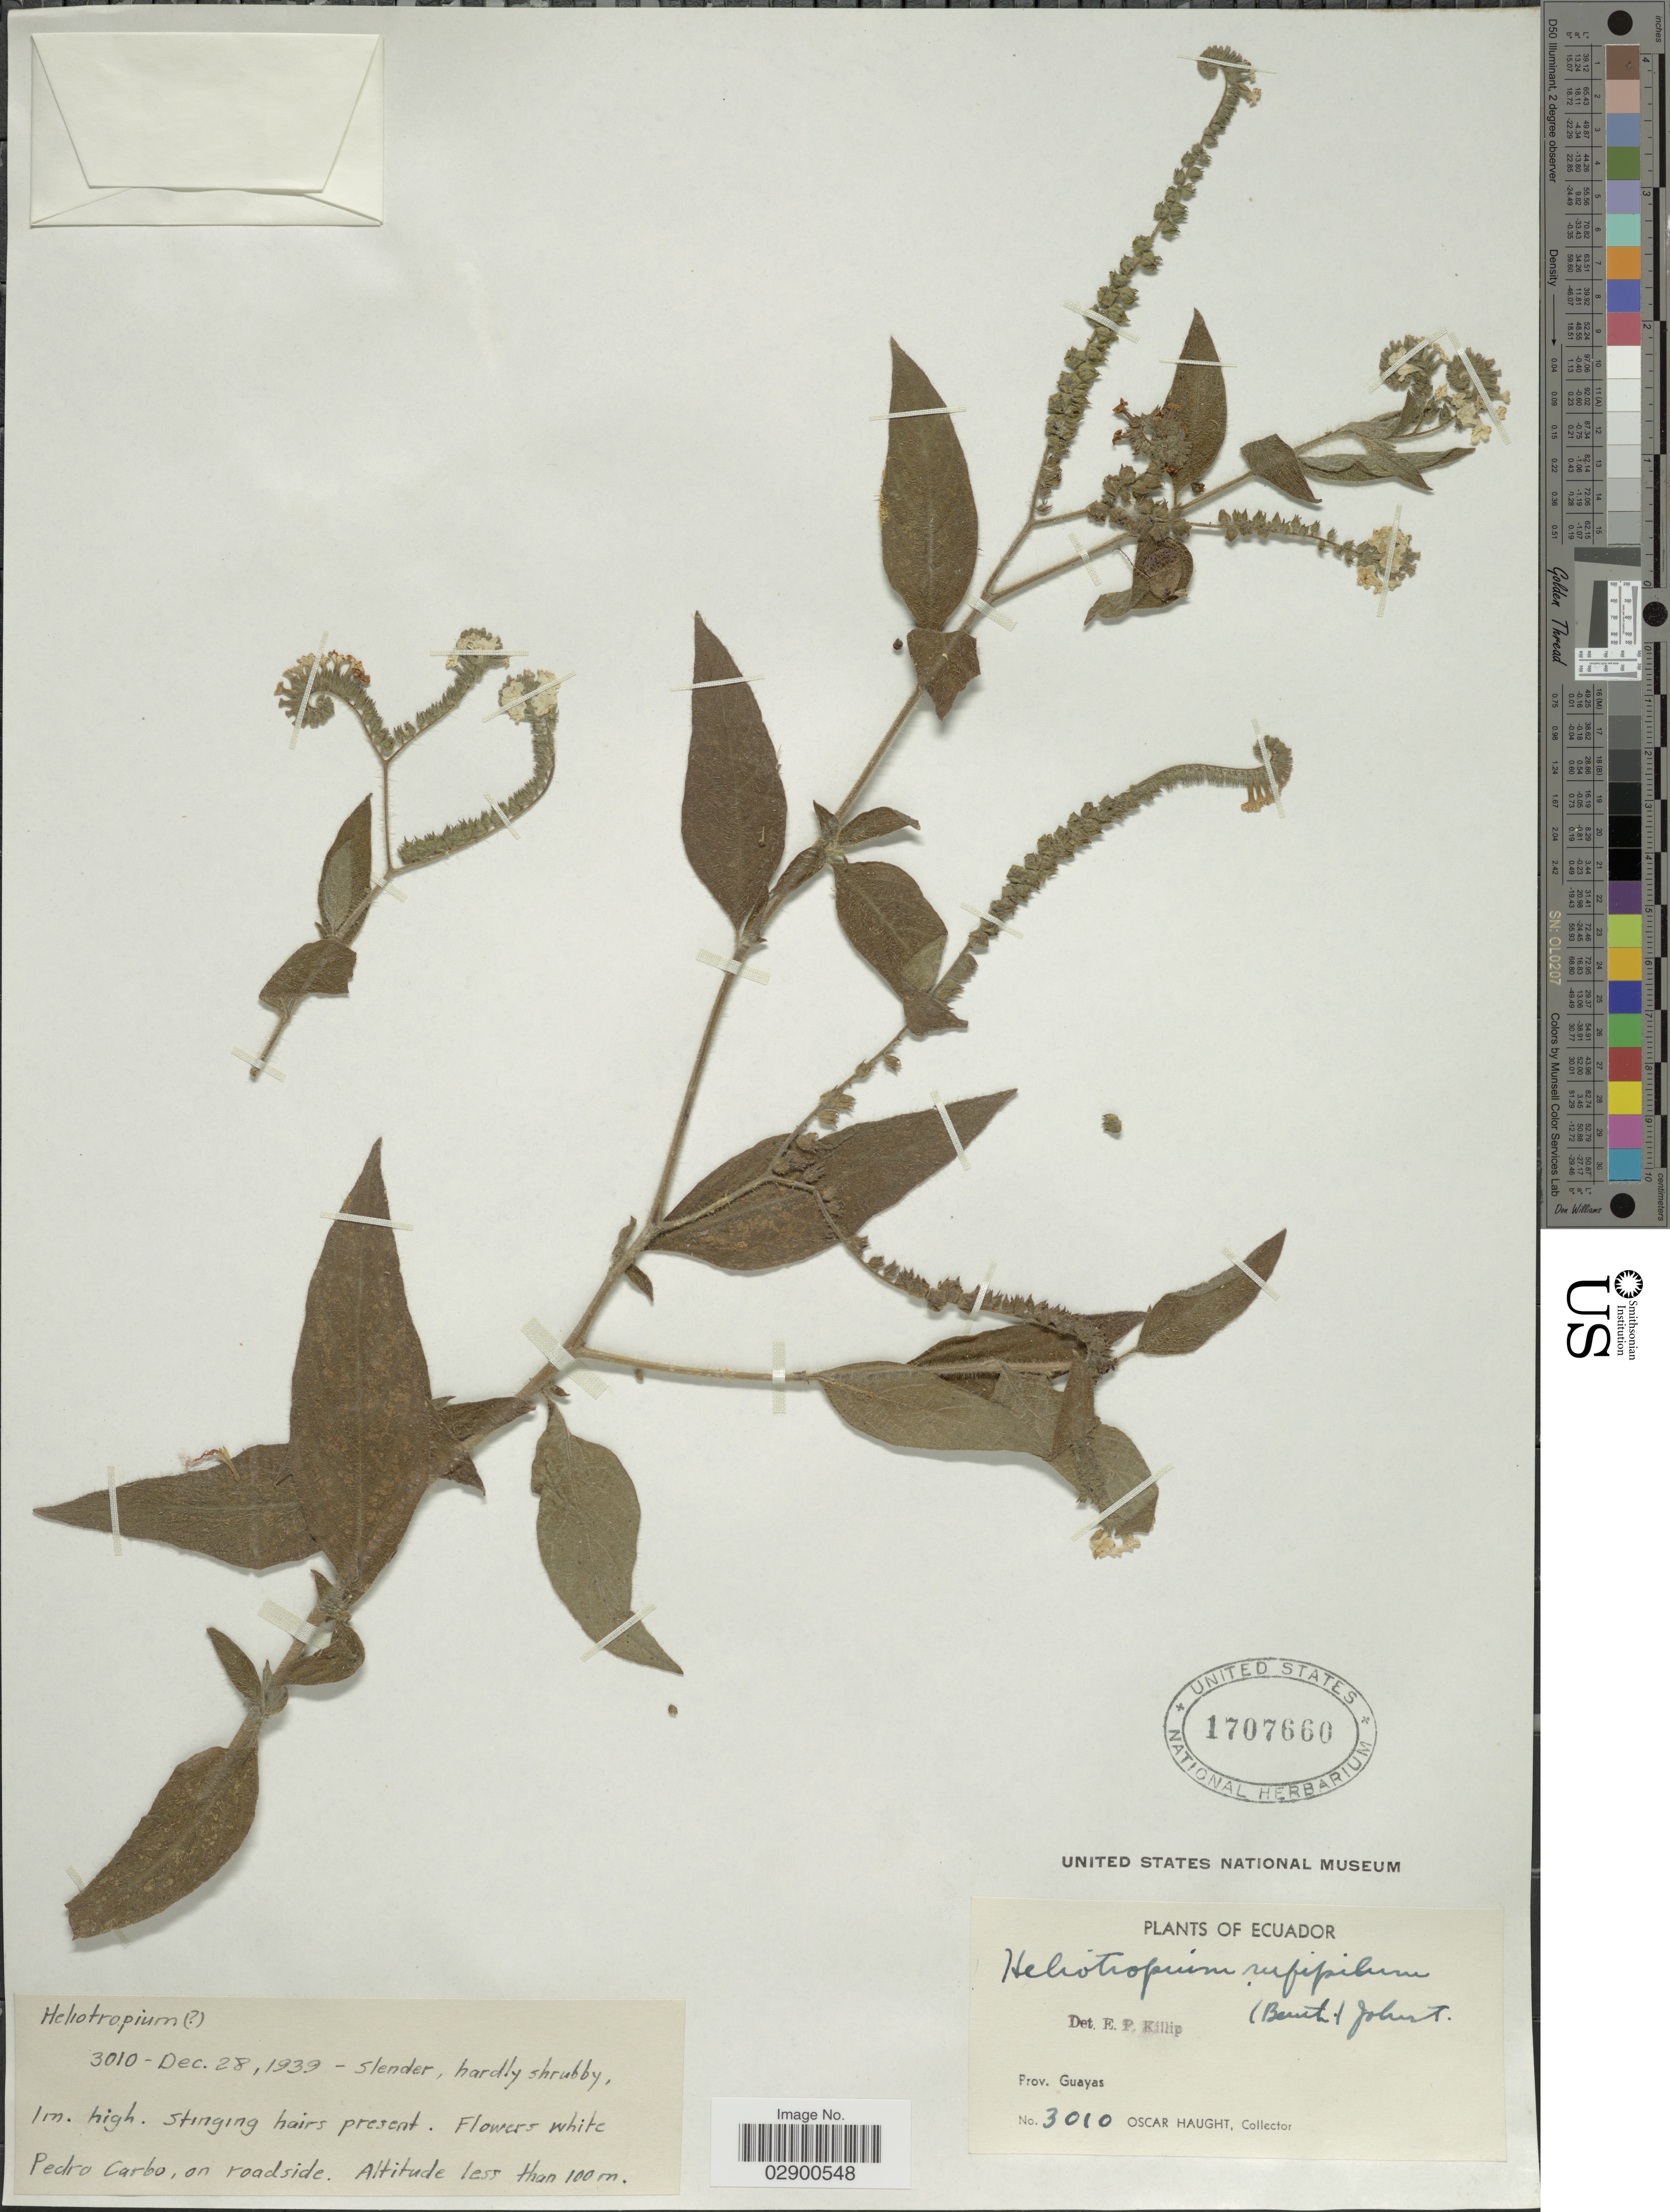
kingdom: Plantae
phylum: Tracheophyta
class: Magnoliopsida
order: Boraginales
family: Heliotropiaceae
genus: Heliotropium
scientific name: Heliotropium rufipilum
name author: (Benth.) I.M. Johnst.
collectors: O. L. Haught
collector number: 3010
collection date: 1939-12-28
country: Ecuador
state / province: Guayas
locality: Pedro Carbo, on roadside.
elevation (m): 100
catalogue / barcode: US 1707660